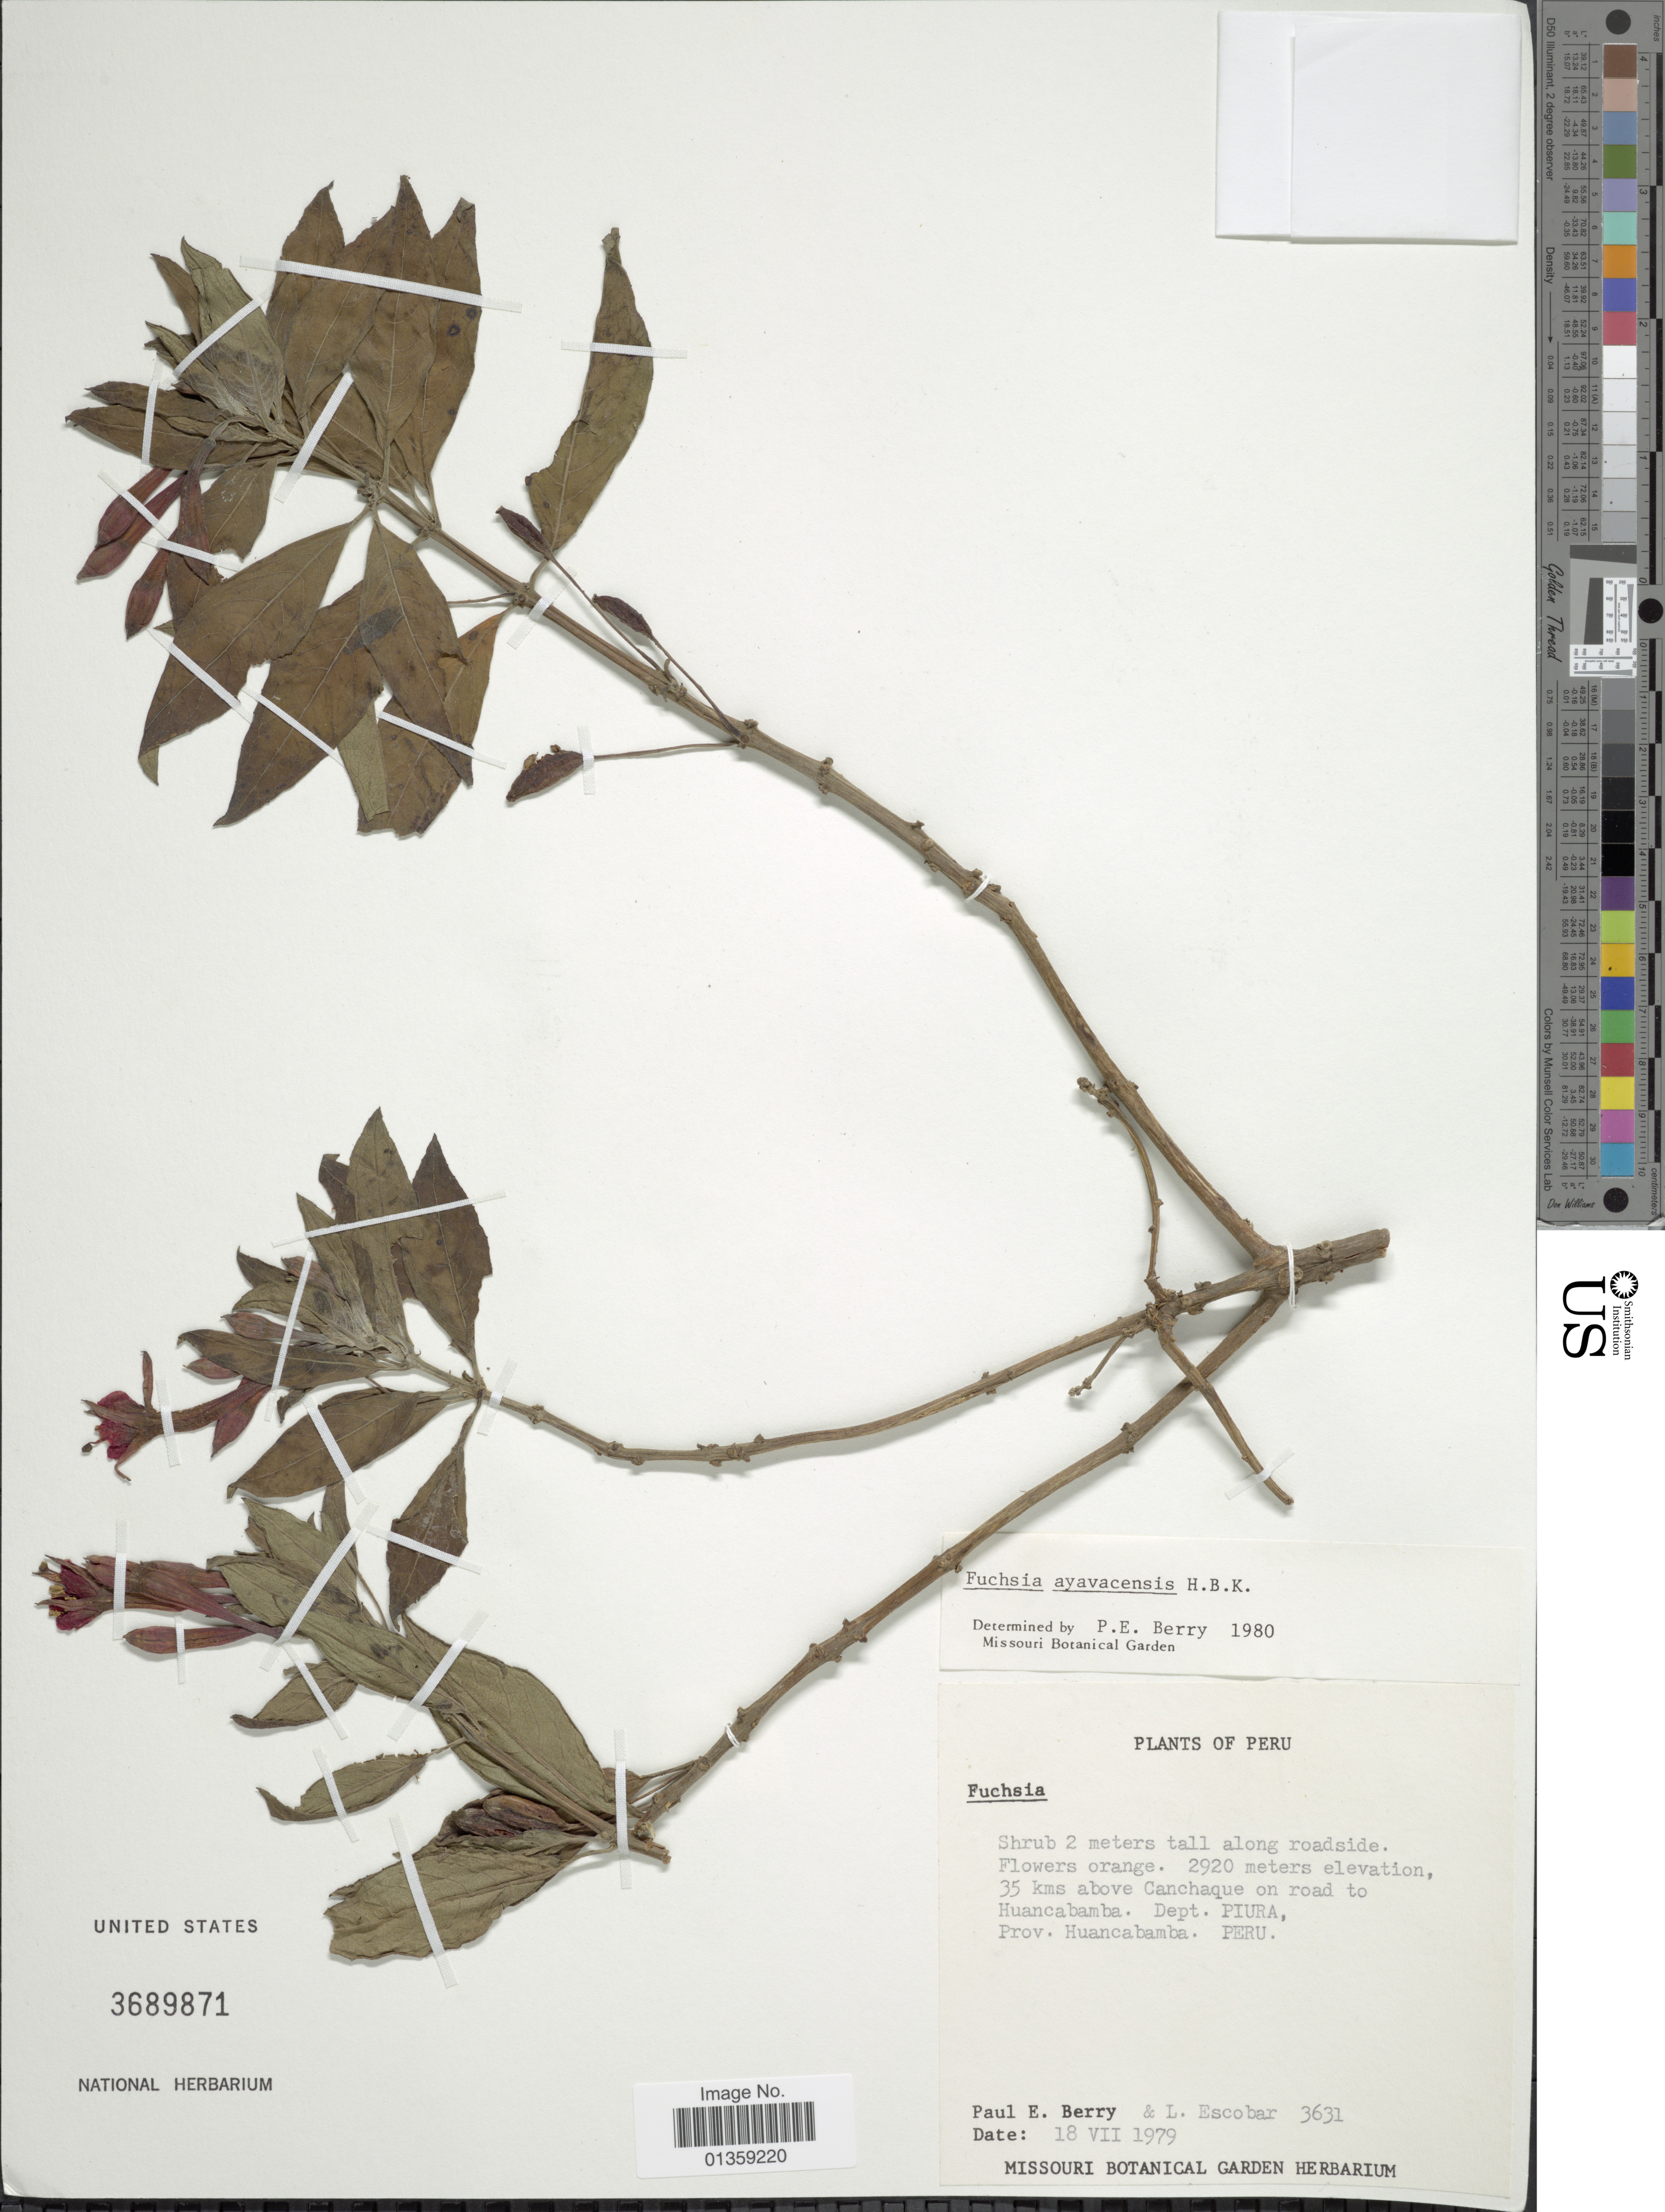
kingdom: Plantae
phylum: Tracheophyta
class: Magnoliopsida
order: Myrtales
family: Onagraceae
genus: Fuchsia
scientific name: Fuchsia ayavacensis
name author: Kunth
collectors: P. E. Berry & L. Escobar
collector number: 3631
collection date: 1979-07-18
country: Peru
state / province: Piura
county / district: Huancabamba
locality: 35 kms above Canchaque on road to Huancabamba, Prov. Huancabamba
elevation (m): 2920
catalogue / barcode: US 3689871